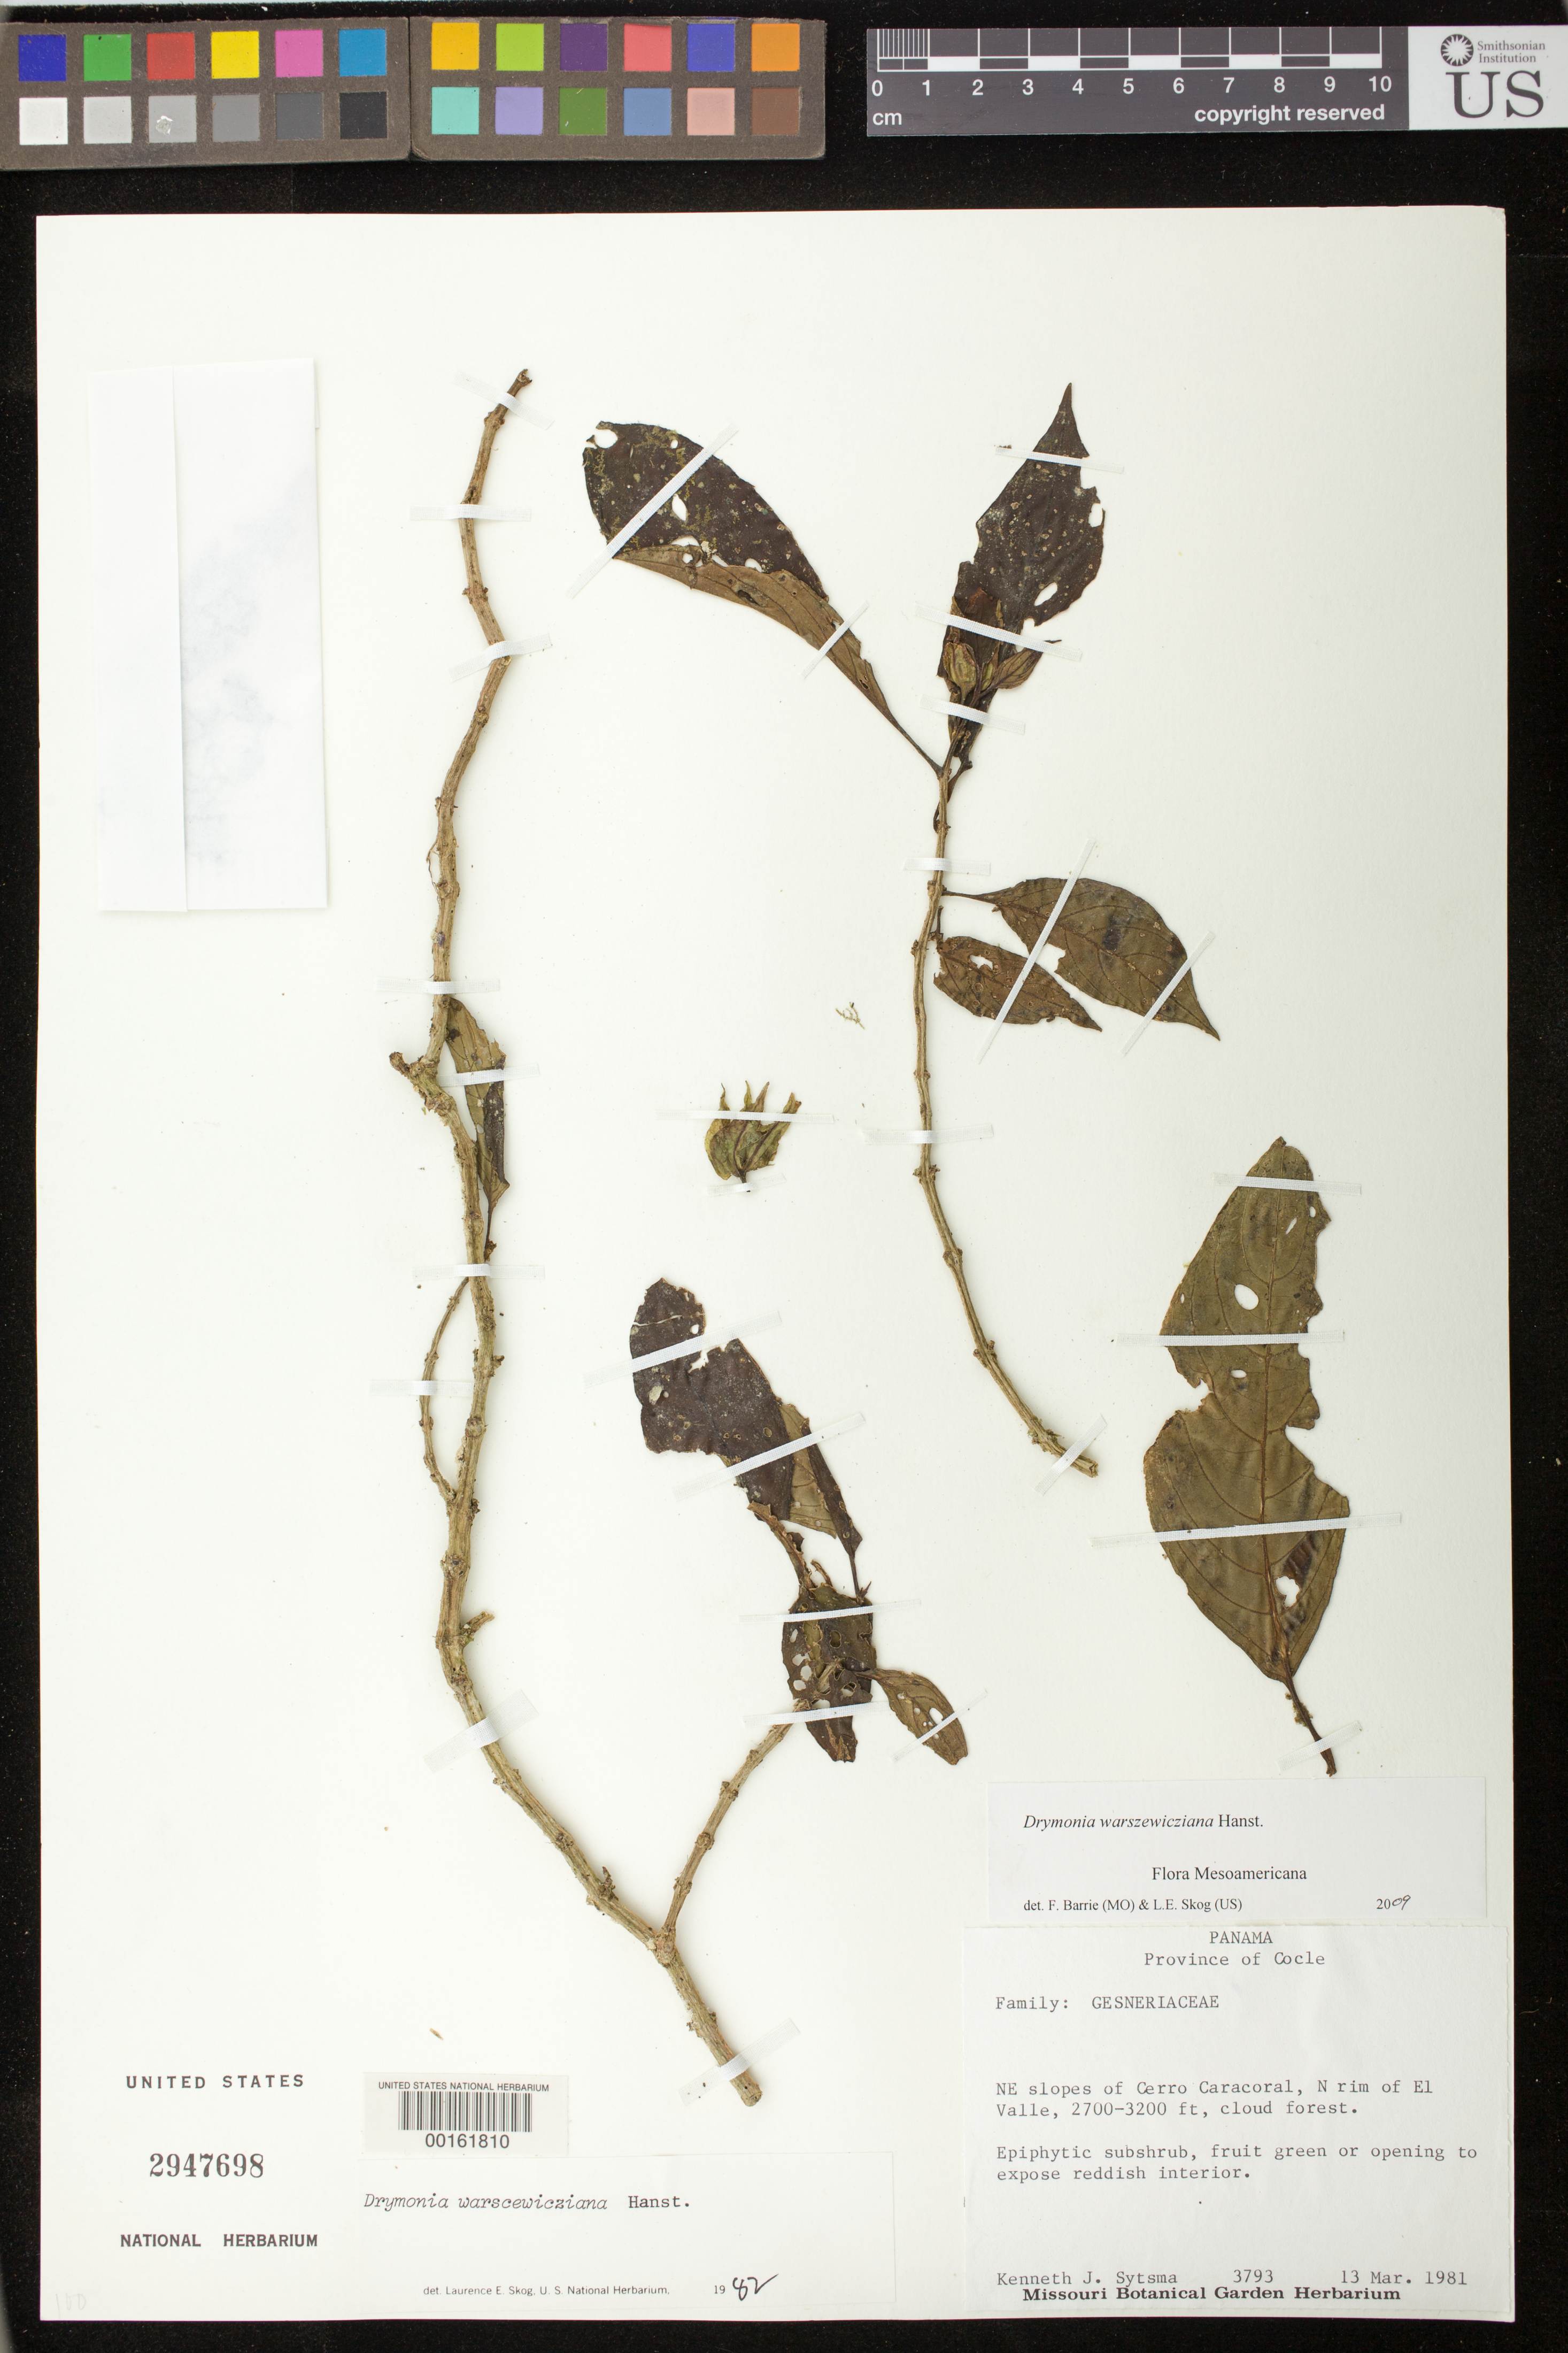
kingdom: Plantae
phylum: Tracheophyta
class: Magnoliopsida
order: Lamiales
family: Gesneriaceae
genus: Drymonia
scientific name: Drymonia warszewicziana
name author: Hanst.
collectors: K. J. Sytsma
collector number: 3793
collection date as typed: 13 Mar 1981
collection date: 1981-03-13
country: Panama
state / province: Coclé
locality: NE slopes of Cerro Caracoral, N rim of El Valle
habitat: Cloud forest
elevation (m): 2700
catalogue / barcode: US 2947698